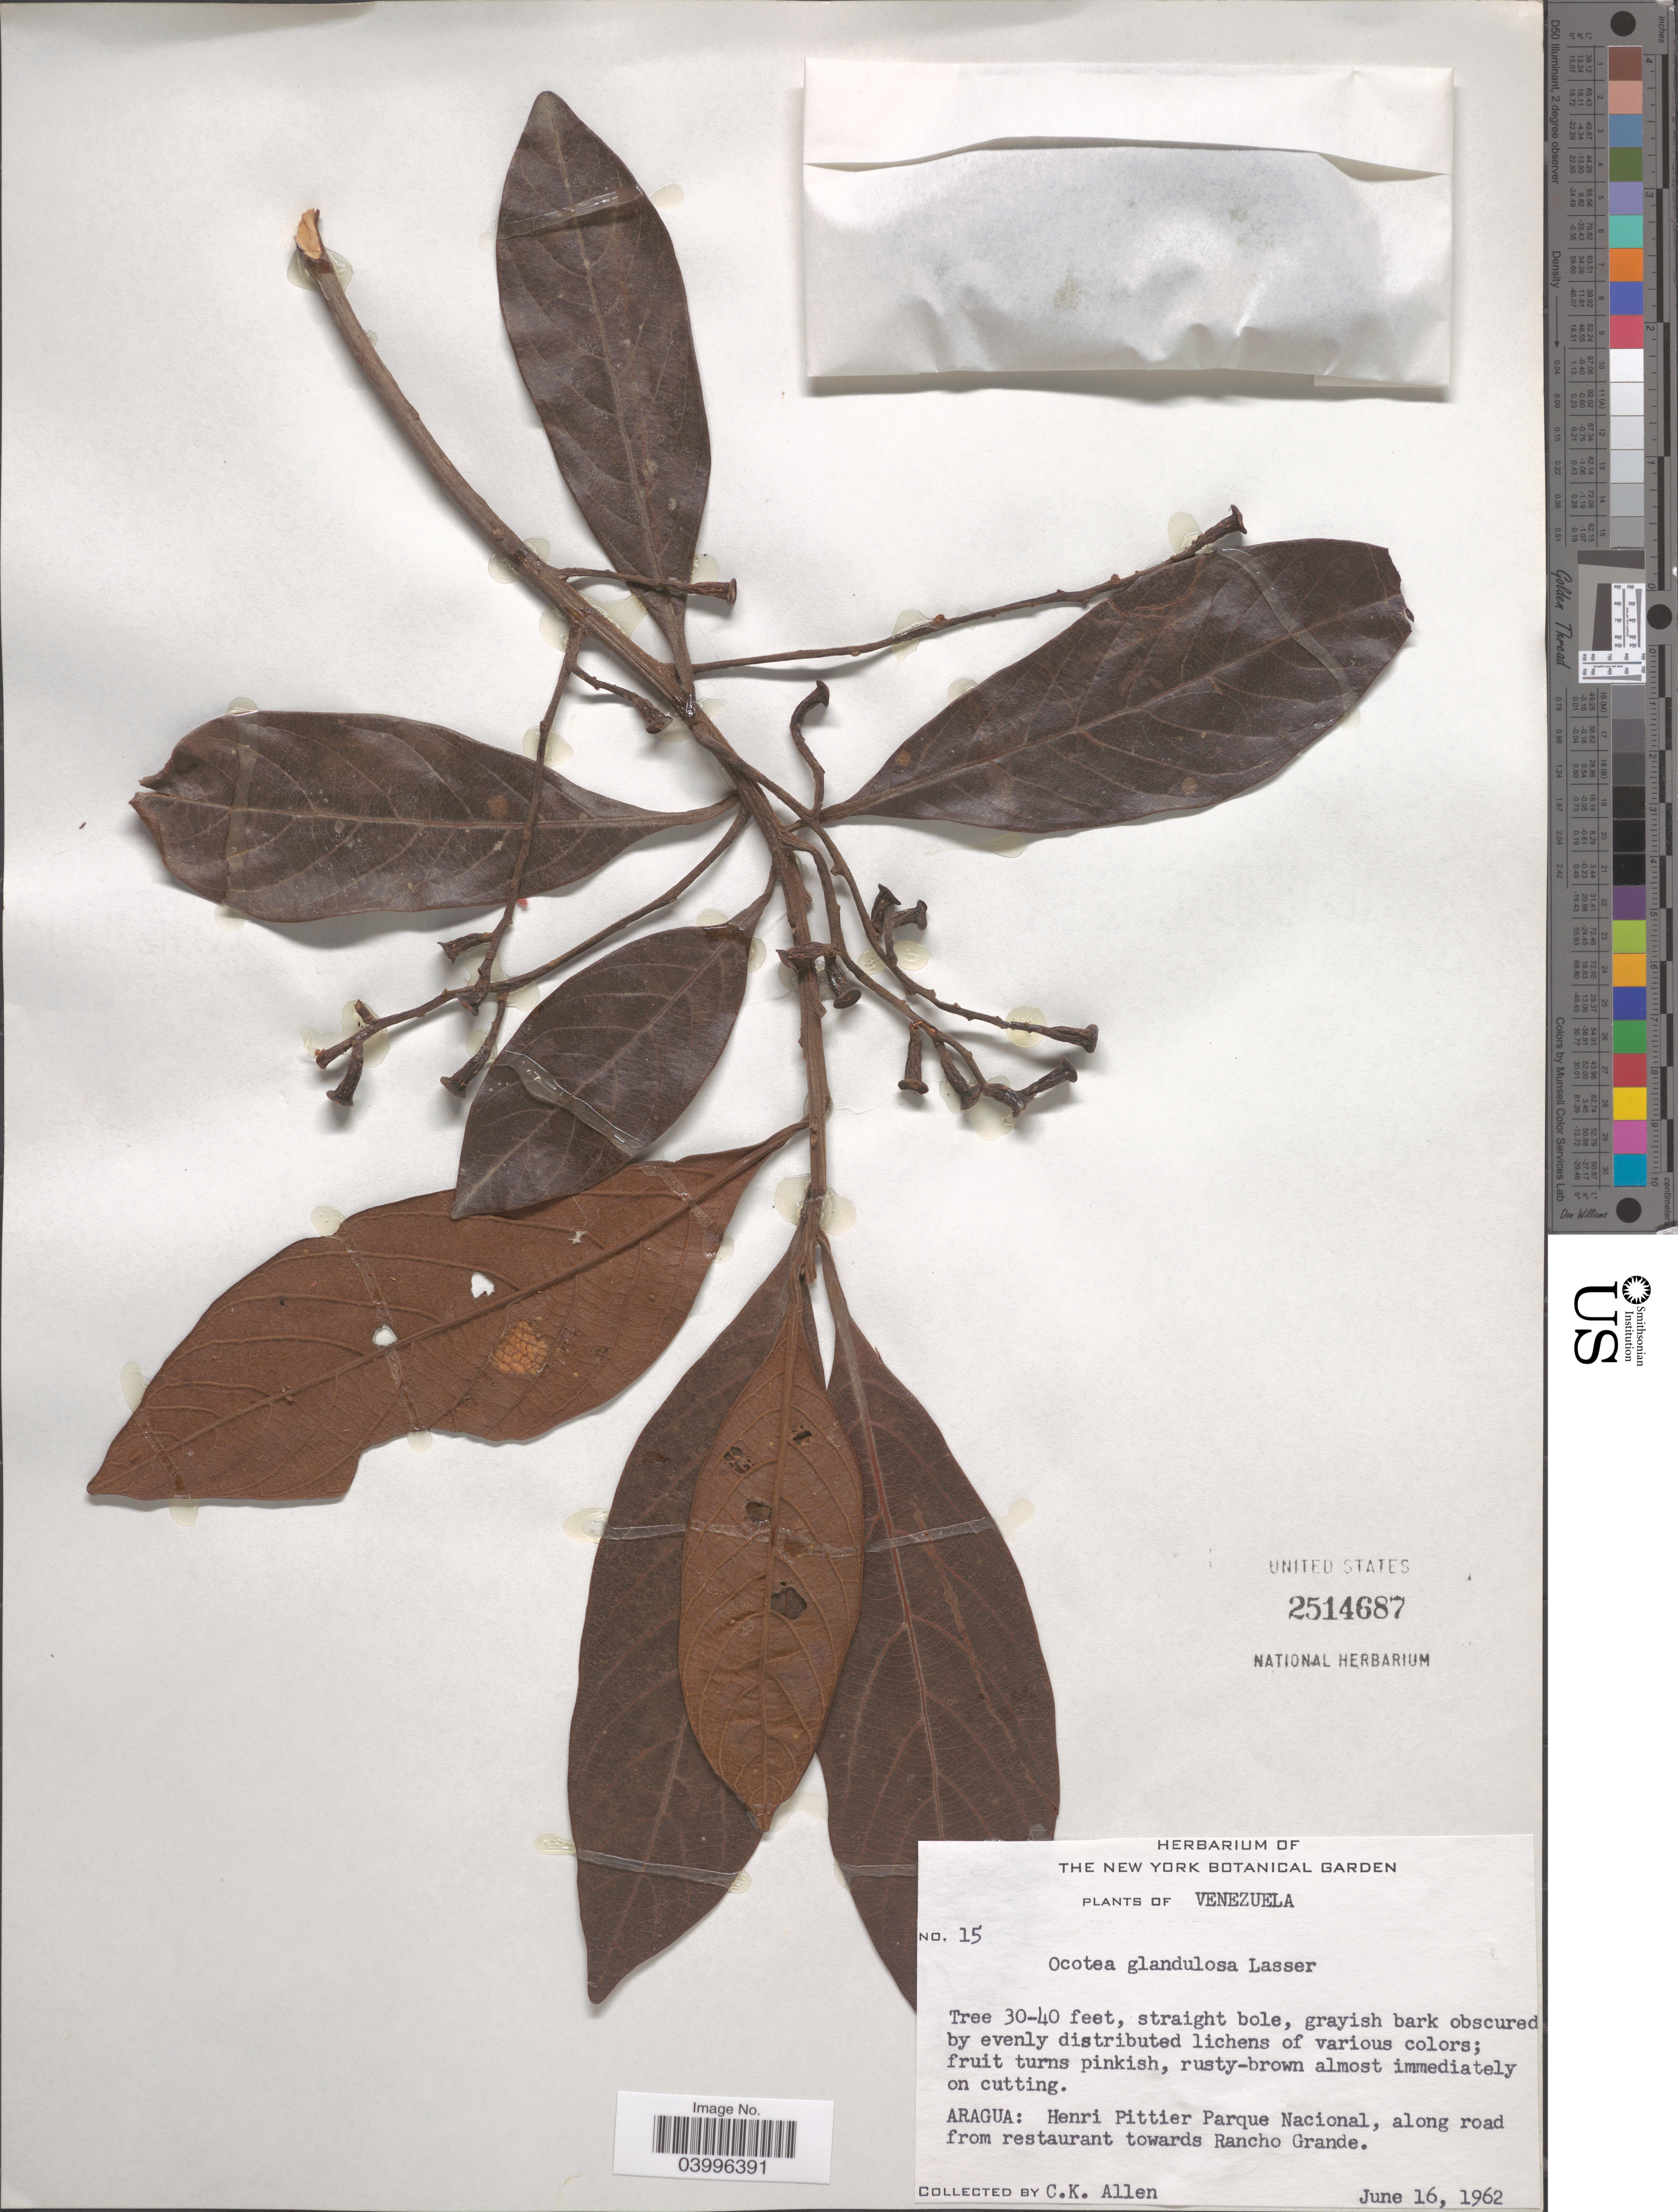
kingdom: Plantae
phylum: Tracheophyta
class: Magnoliopsida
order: Laurales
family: Lauraceae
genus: Ocotea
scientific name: Ocotea glandulosa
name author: Lasser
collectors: C. K. Allen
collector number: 15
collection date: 1962-06-16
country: Venezuela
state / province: Aragua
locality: Henri Pittier Parque Nacional, along road from restaurant towards Rancho Grande.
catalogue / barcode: US 2514687